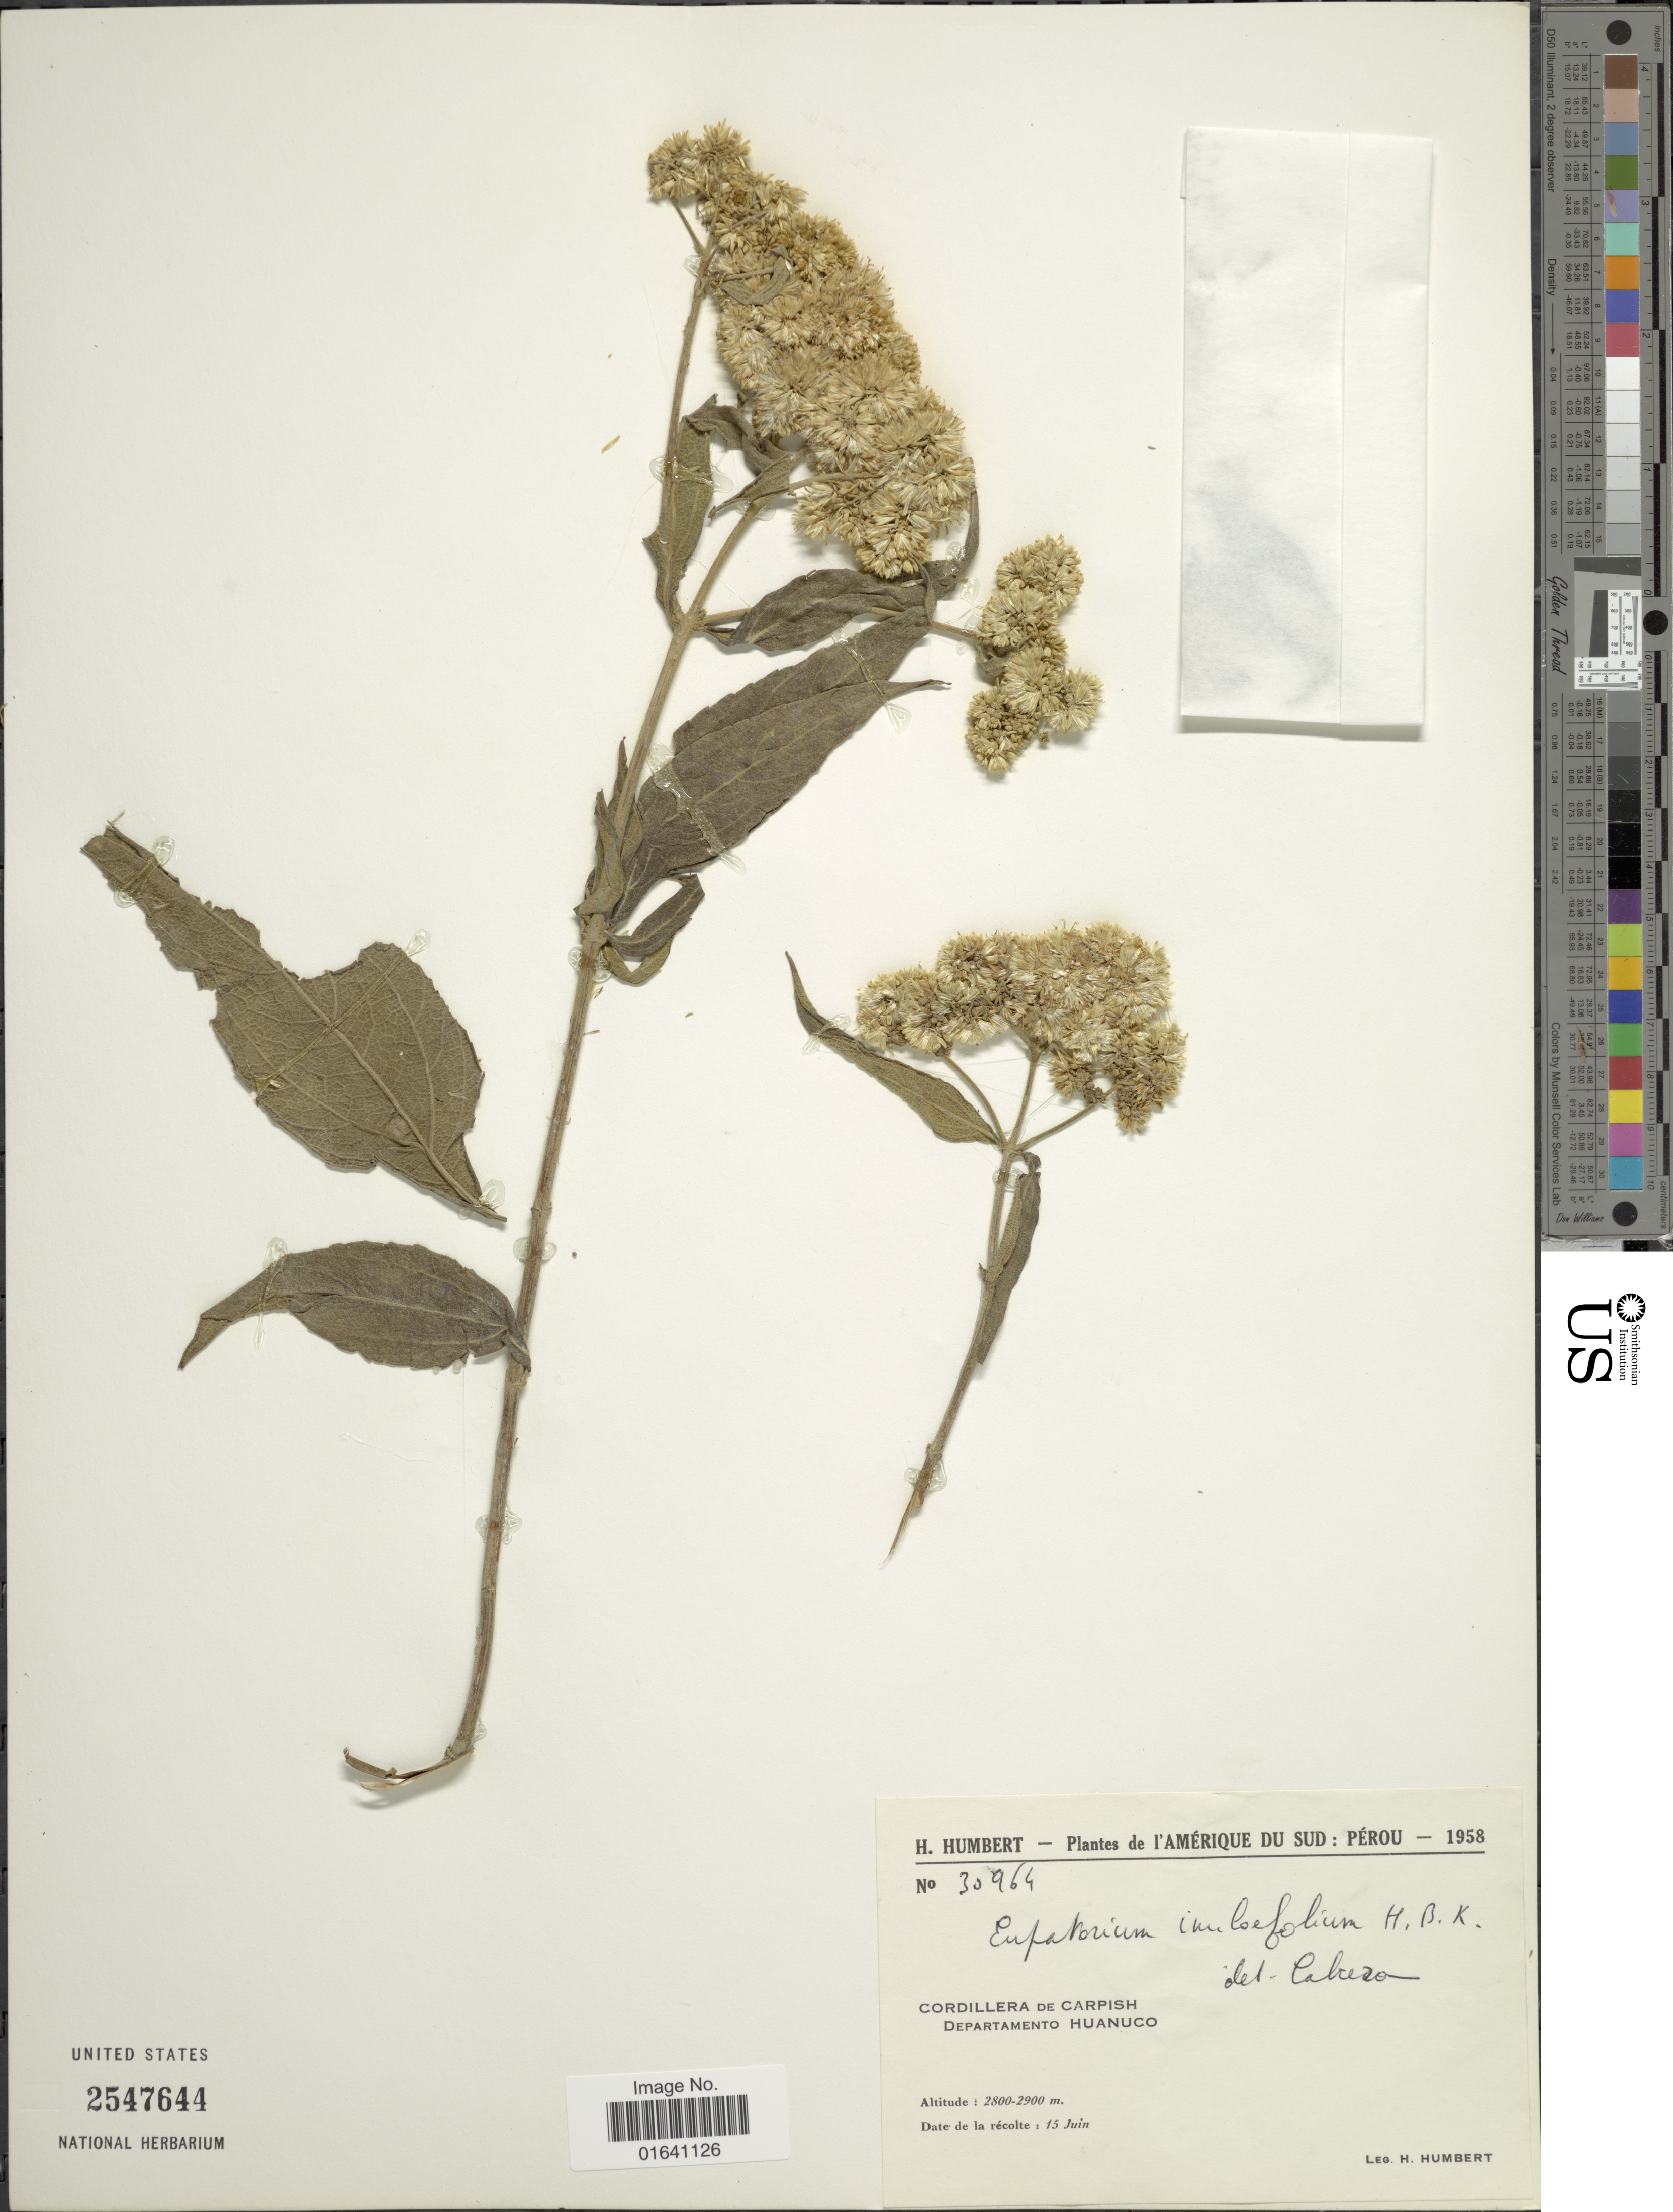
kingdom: Plantae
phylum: Tracheophyta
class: Magnoliopsida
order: Asterales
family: Asteraceae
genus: Austroeupatorium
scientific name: Austroeupatorium inulaefolium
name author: (Kunth) R.M. King & H. Rob.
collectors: H. Humbert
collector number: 30964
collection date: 1958-06-15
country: Peru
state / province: Huánuco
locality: Cordillera de Carpish, Departamento Huanuco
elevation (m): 2800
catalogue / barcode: US 2547644